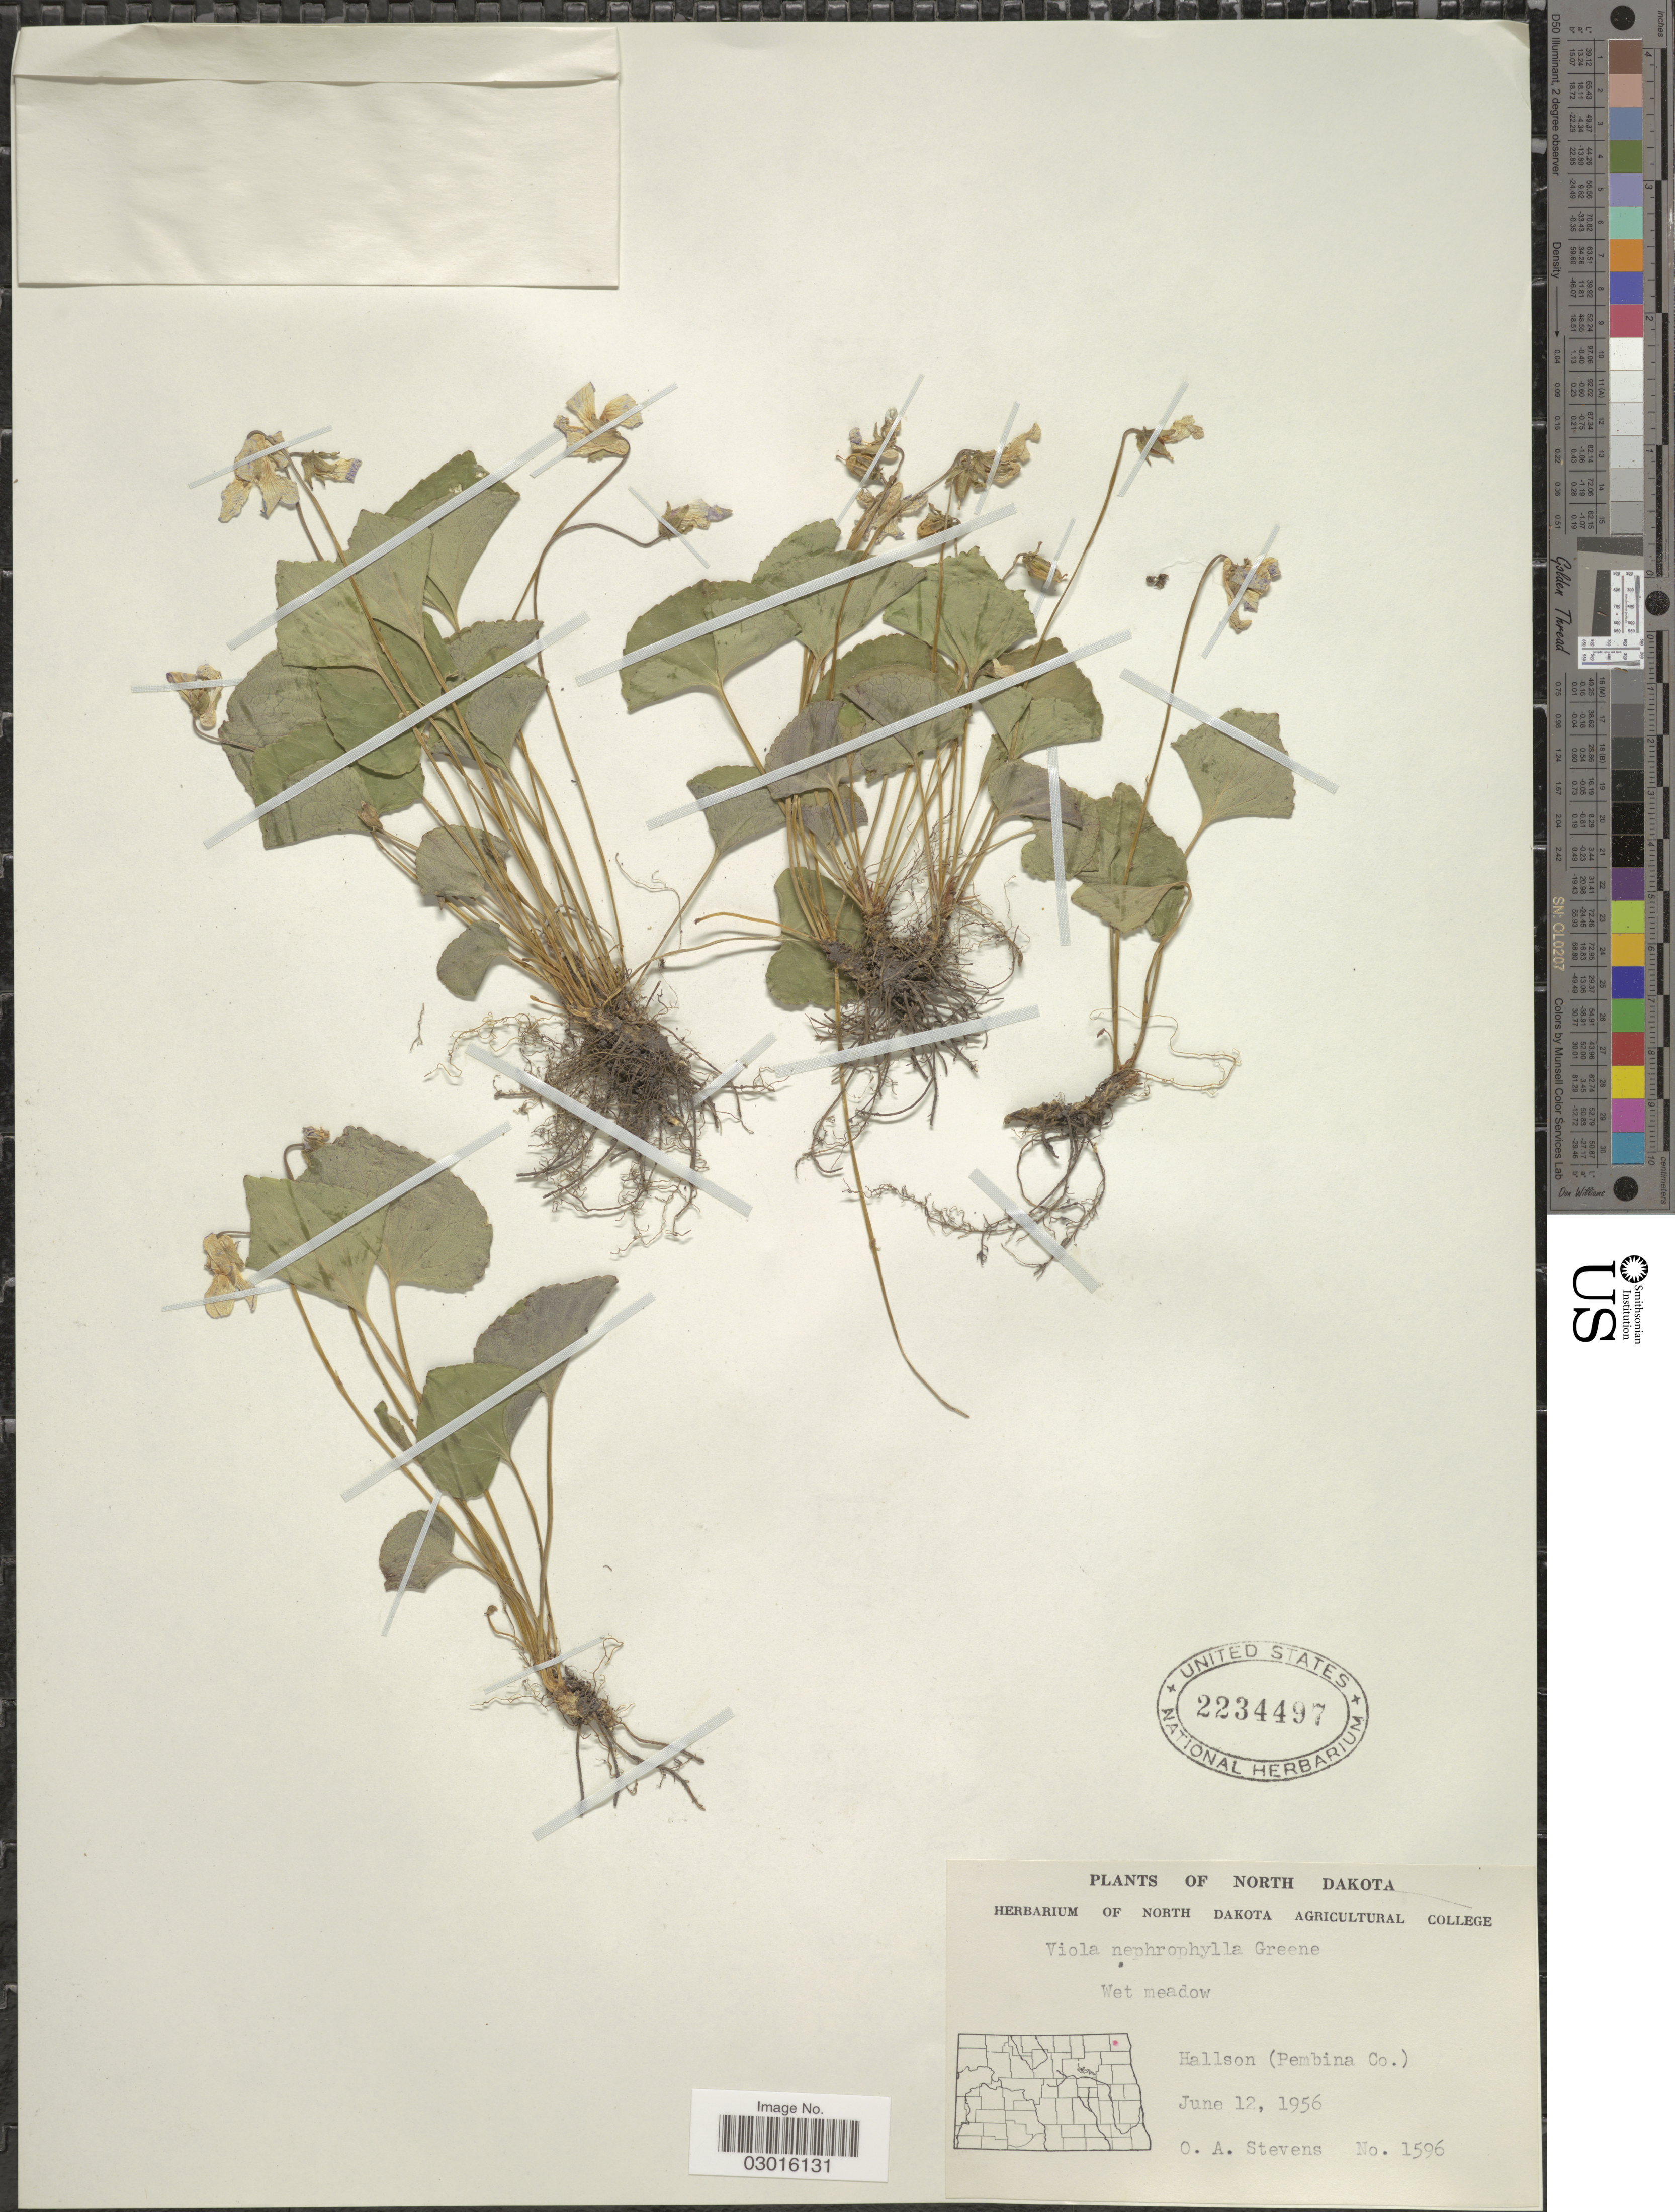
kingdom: Plantae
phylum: Tracheophyta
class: Magnoliopsida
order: Malpighiales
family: Violaceae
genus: Viola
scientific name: Viola nephrophylla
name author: Greene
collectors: O. A. Stevens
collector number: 1596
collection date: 1956-06-12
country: United States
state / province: North Dakota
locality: Hallson (Pembina Co.).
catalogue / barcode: US 2234497